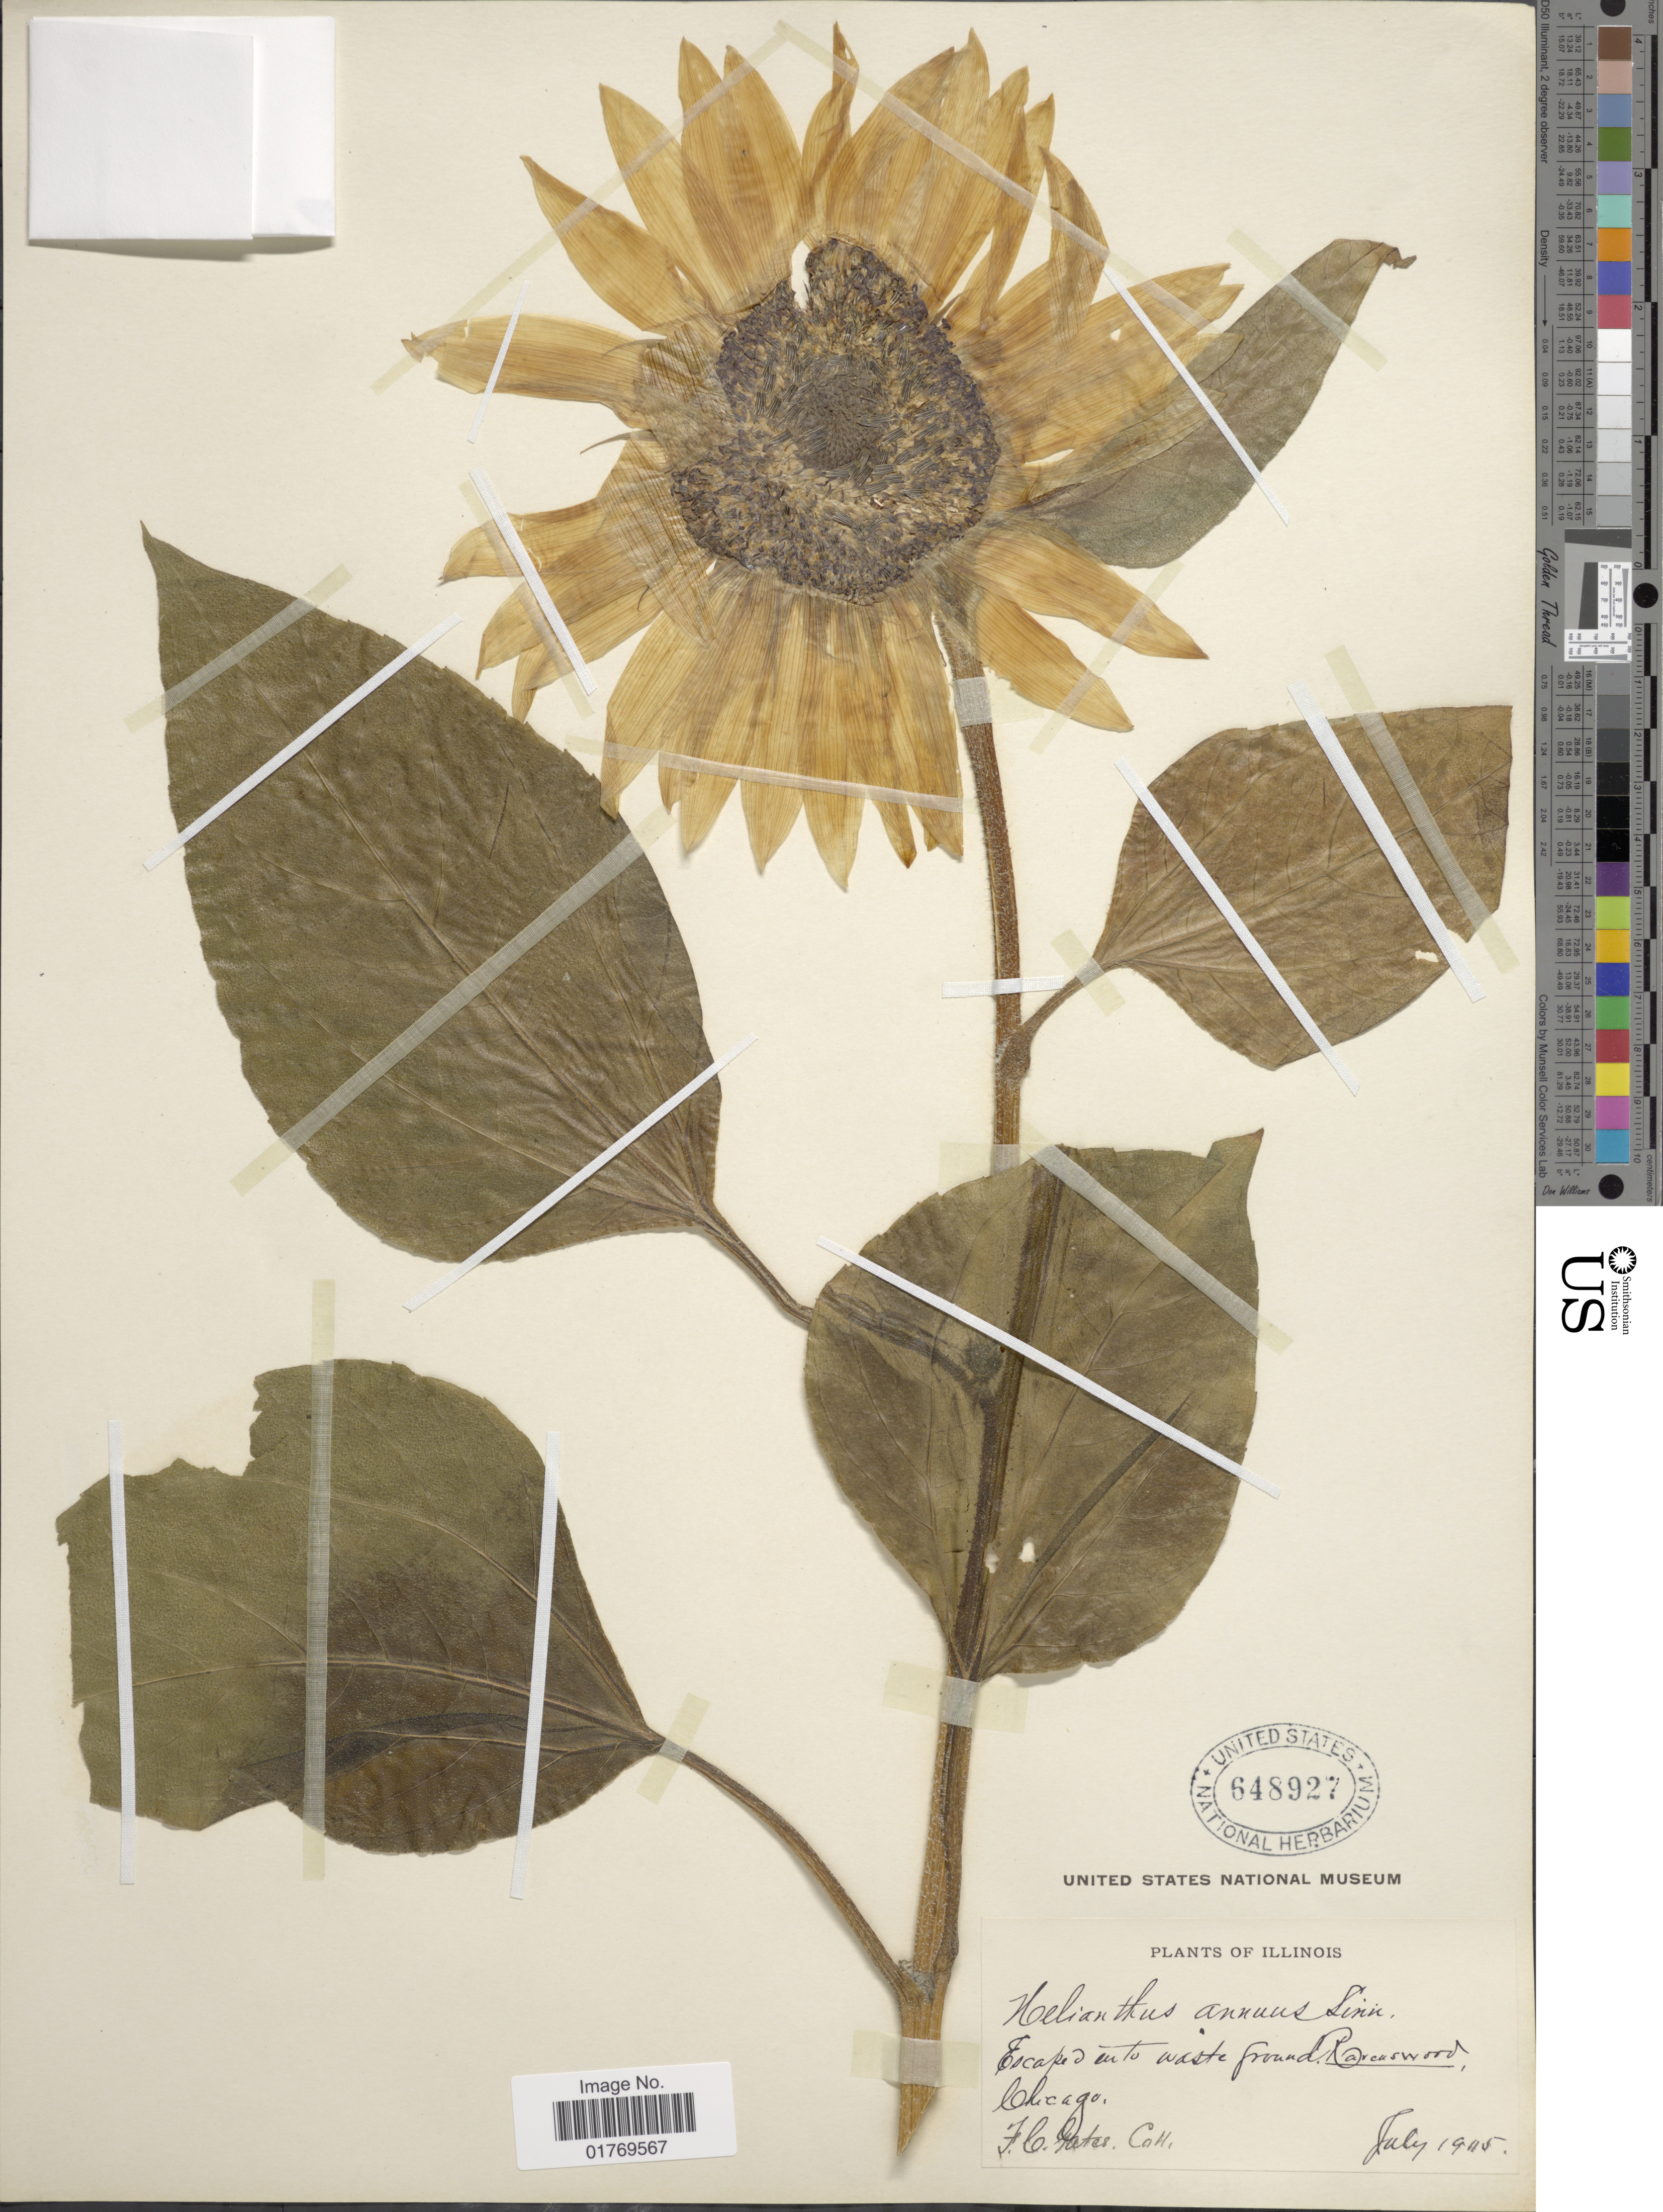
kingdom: Plantae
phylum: Tracheophyta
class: Magnoliopsida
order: Asterales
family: Asteraceae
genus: Helianthus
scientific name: Helianthus annuus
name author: L.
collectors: F. C. Gates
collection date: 1905-07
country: United States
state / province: Illinois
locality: Escaped into waste ground. Rarenswood, Chicago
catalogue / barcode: US 648927